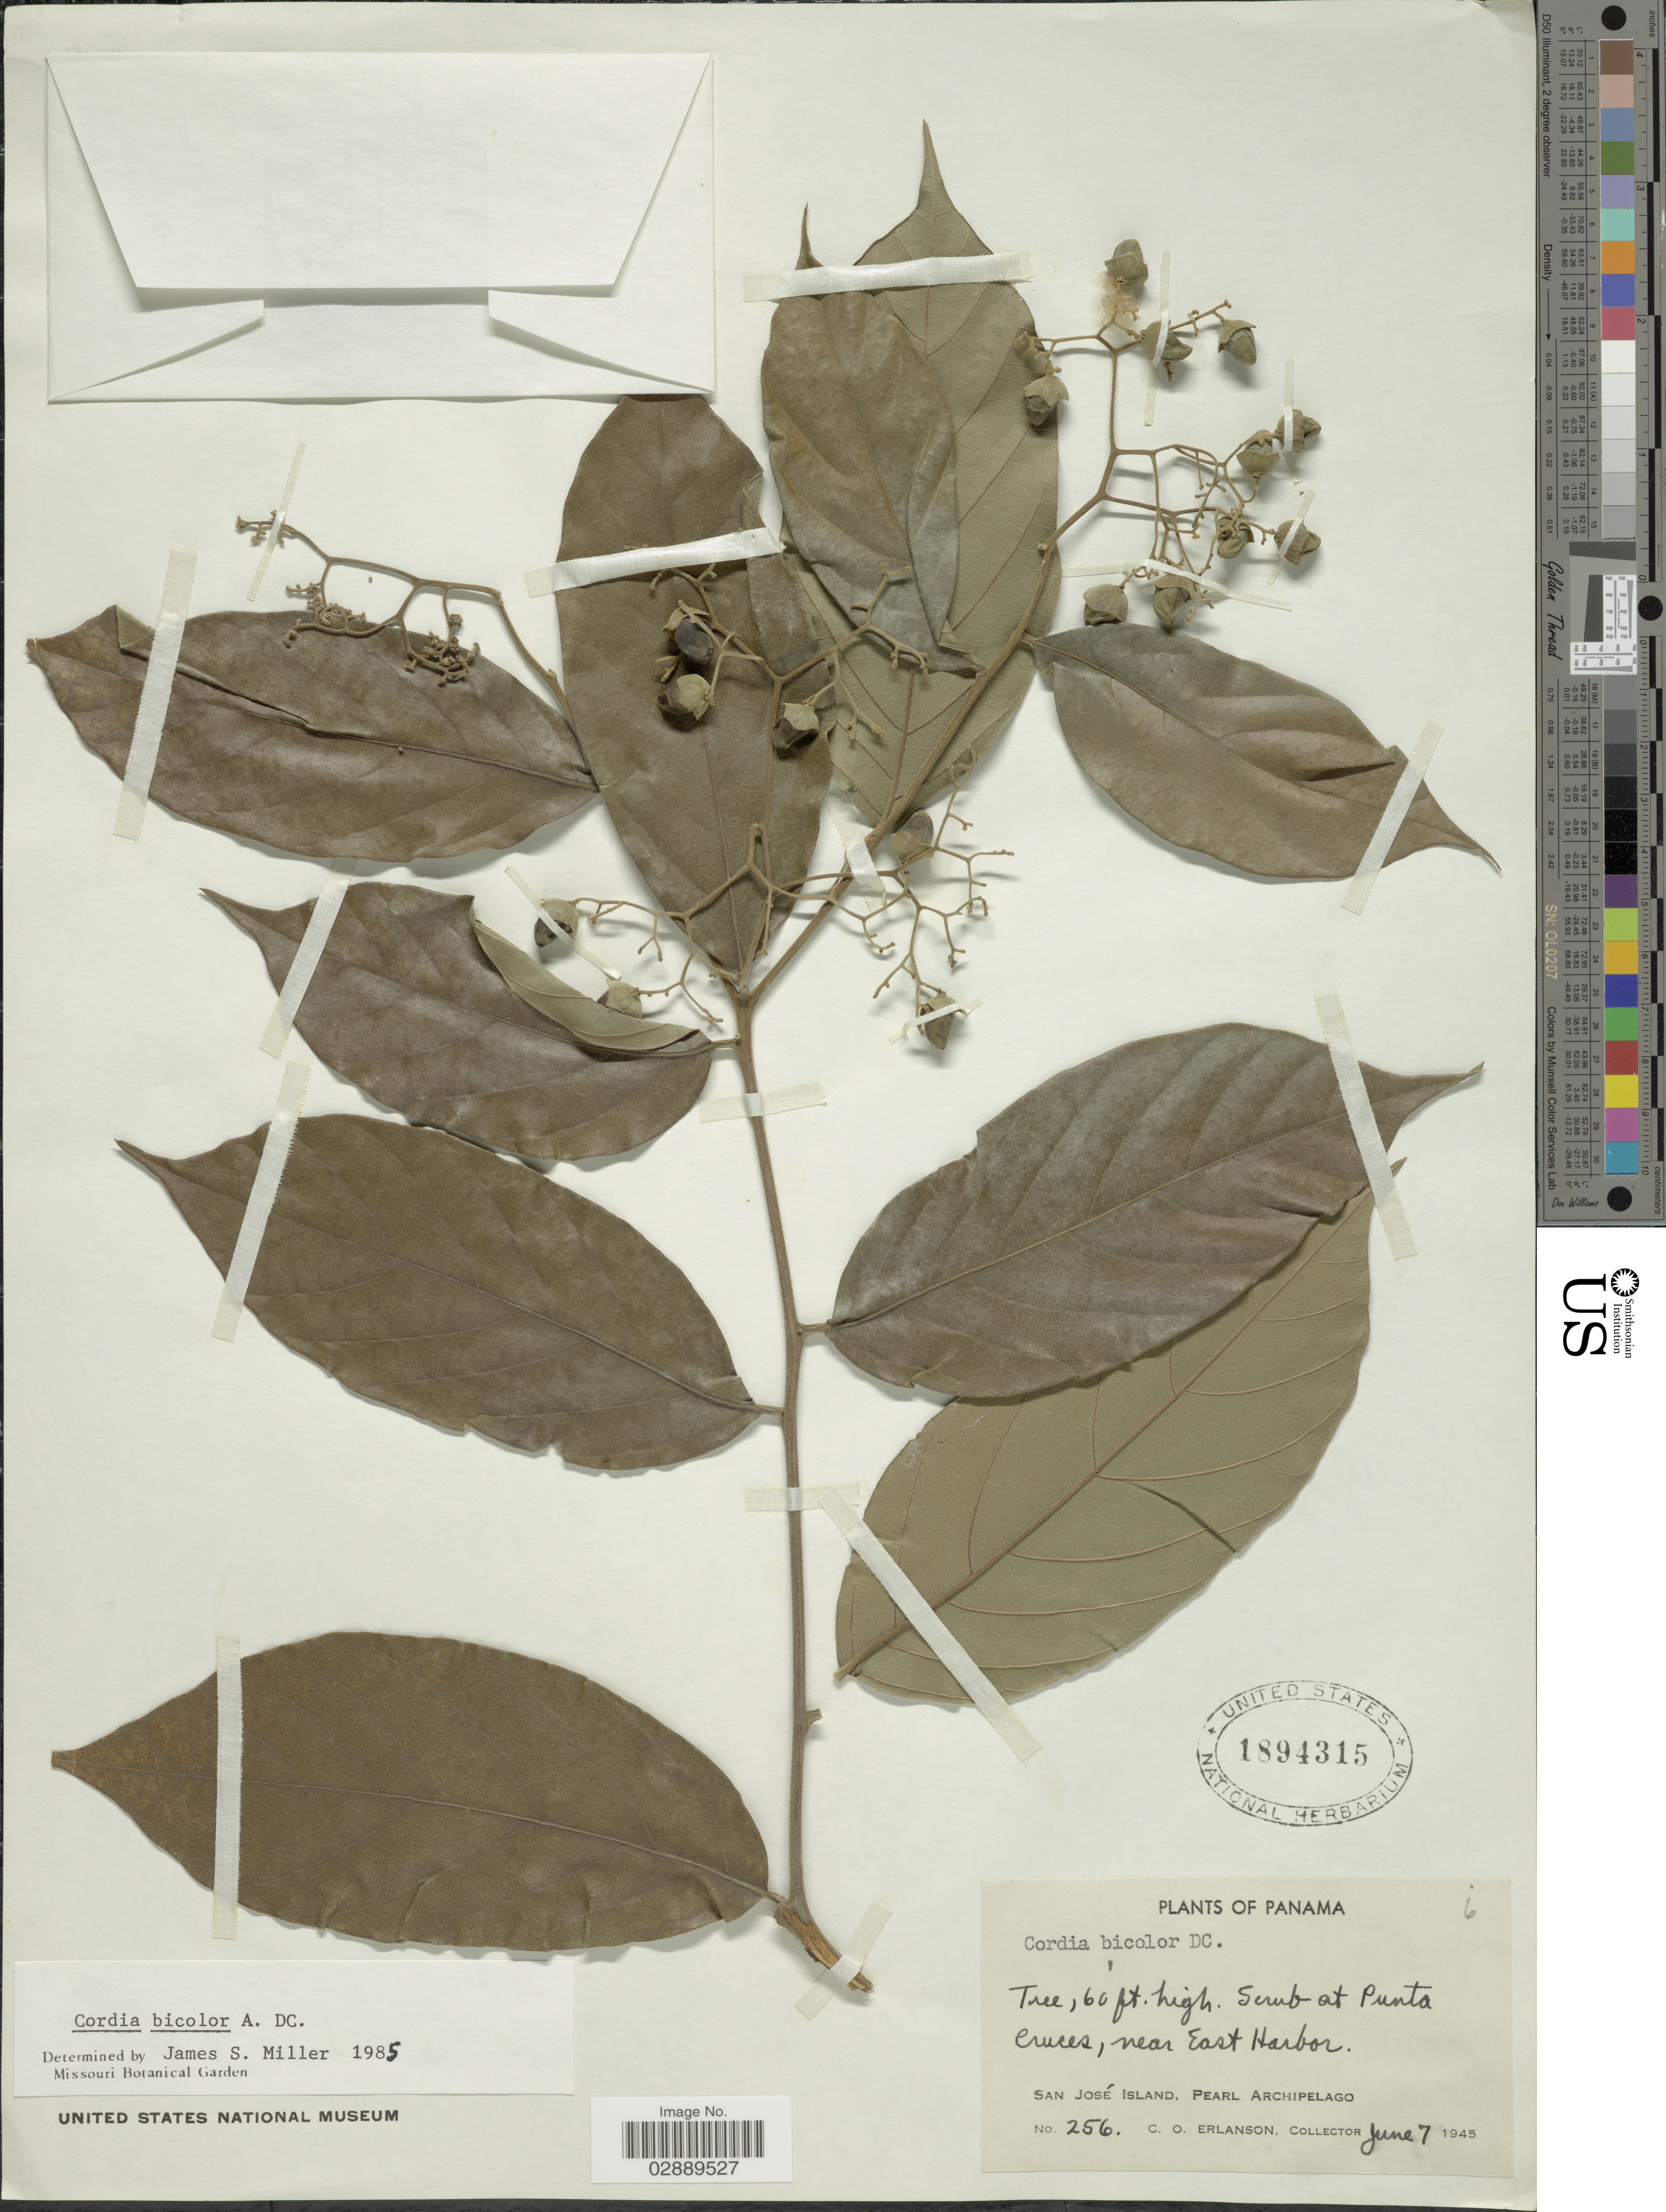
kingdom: Plantae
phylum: Tracheophyta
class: Magnoliopsida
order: Boraginales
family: Cordiaceae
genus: Cordia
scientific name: Cordia bicolor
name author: A. DC.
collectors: C. O. Erlanson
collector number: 256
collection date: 1945-06-07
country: Panama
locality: Scrub at Punta Cruces, near East Harbor, San José Island, Pearl Archipelago.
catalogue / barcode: US 1894315